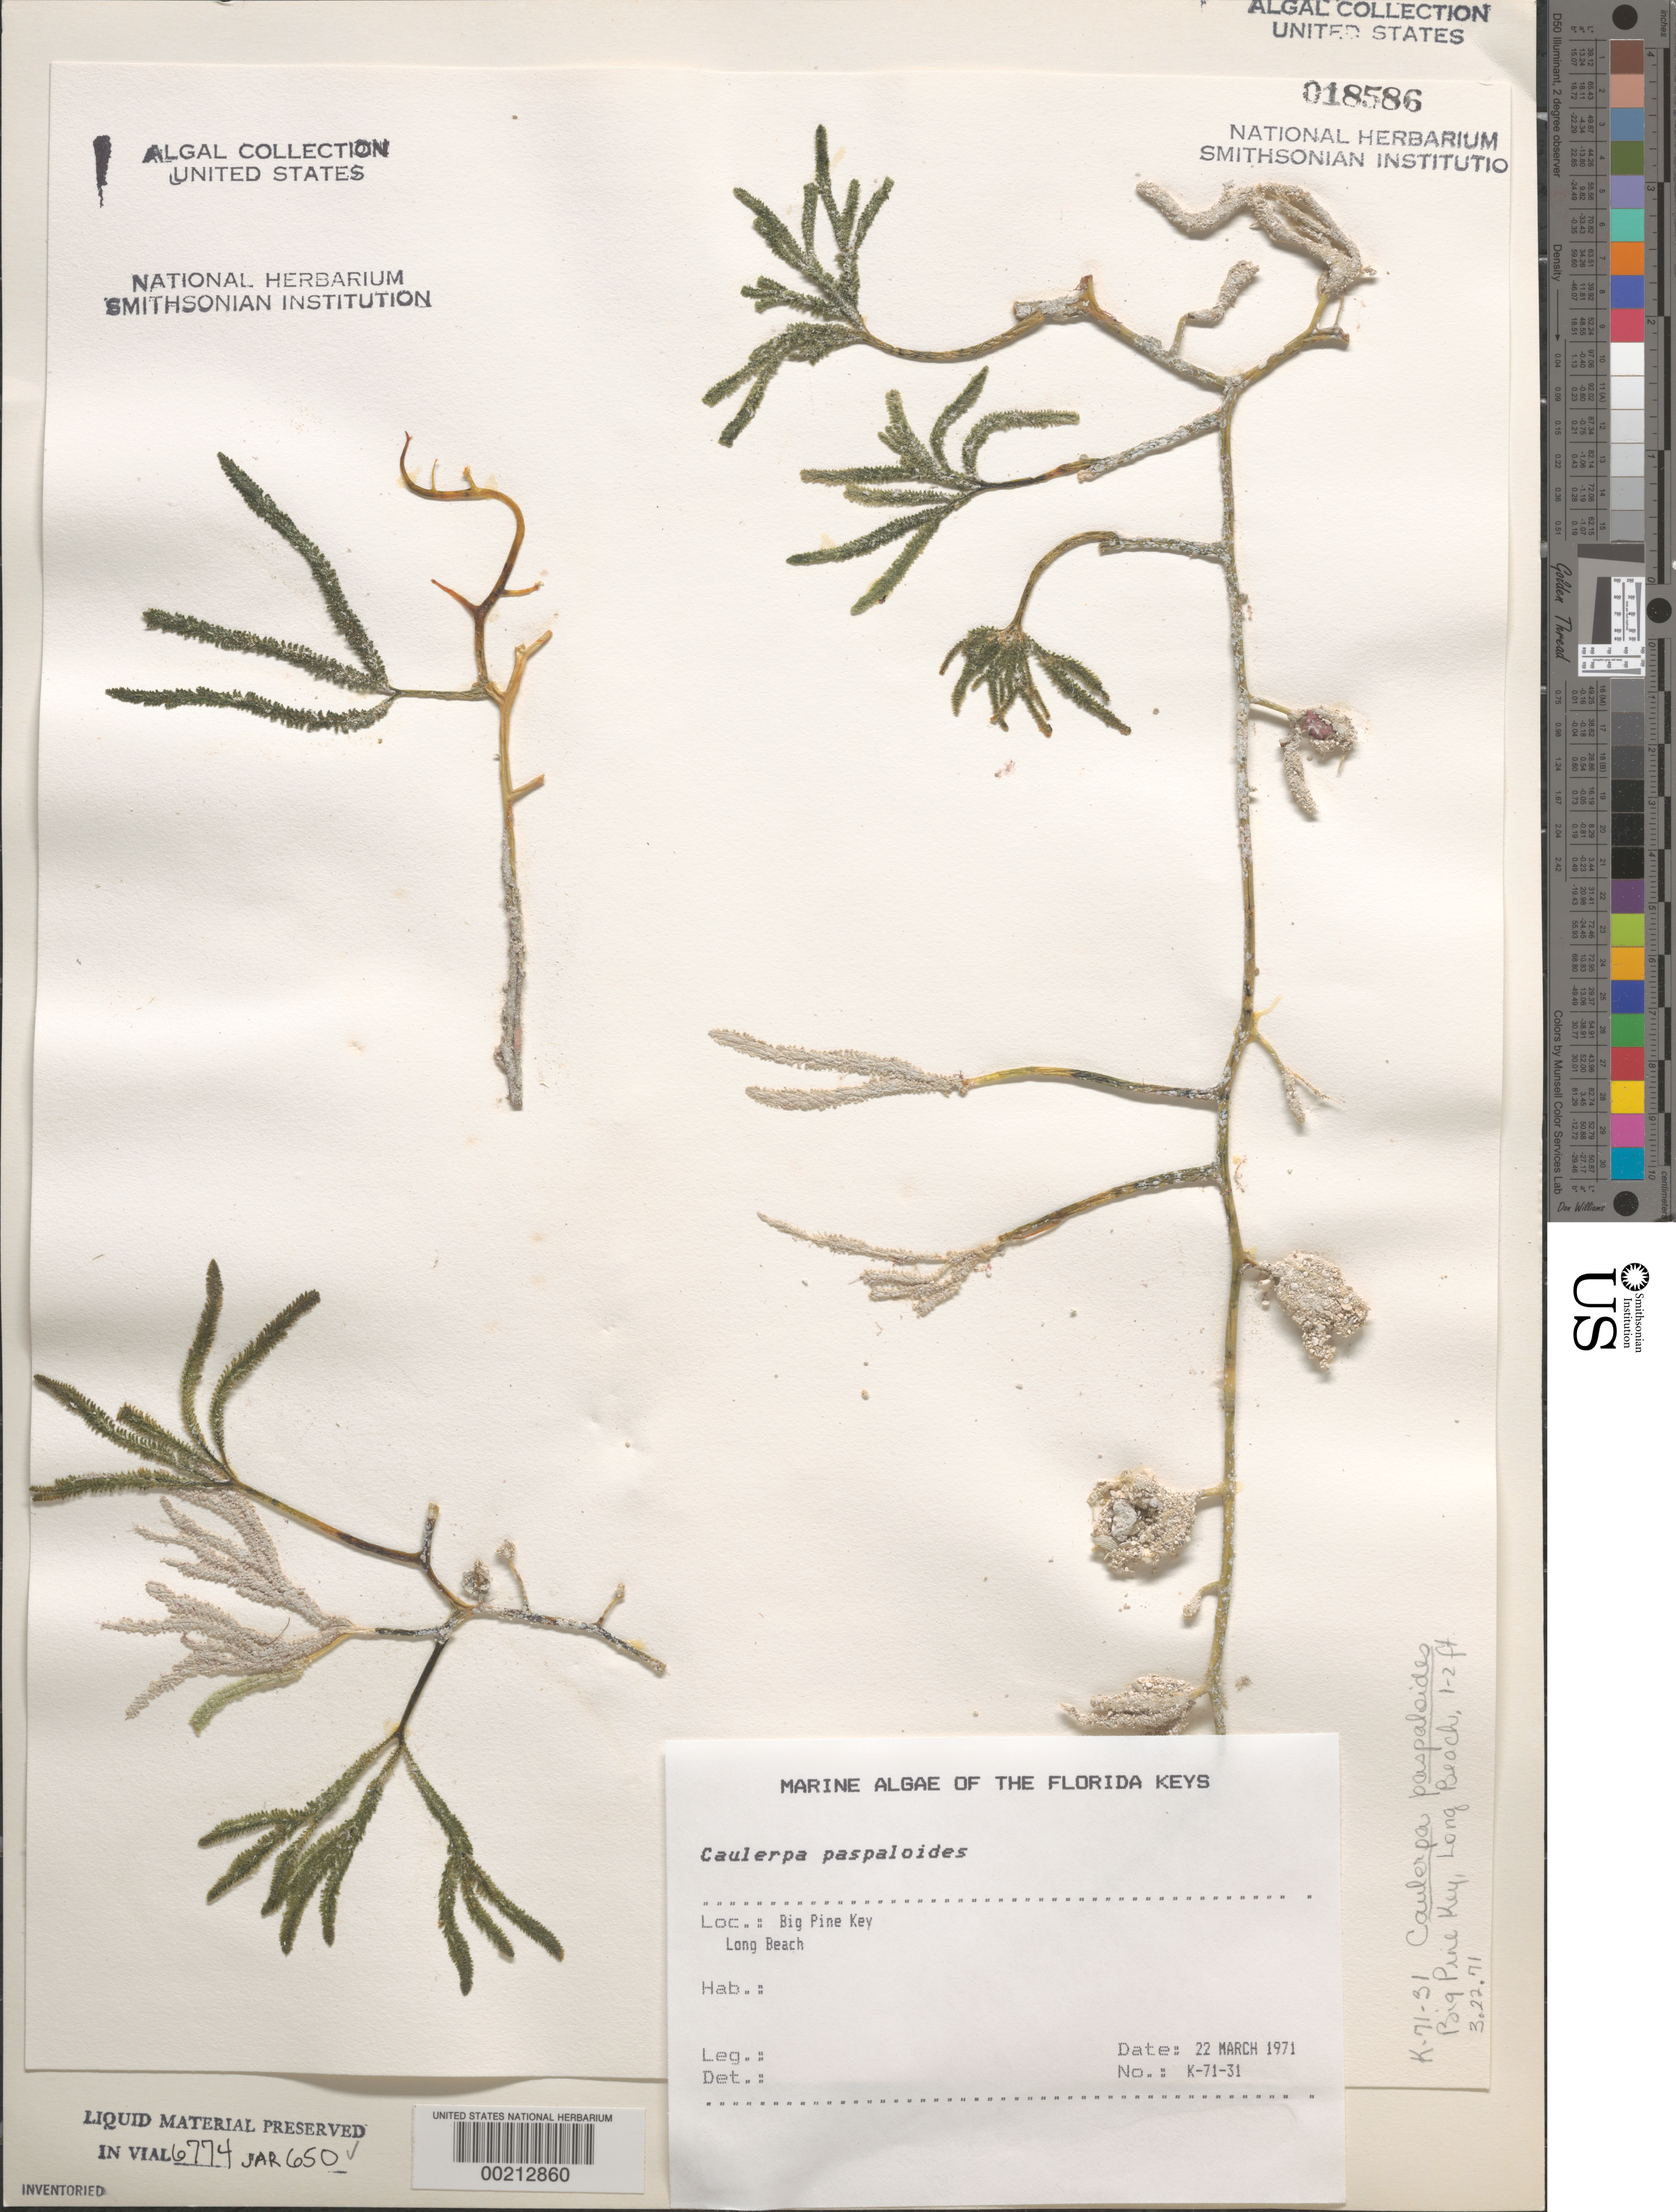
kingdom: Plantae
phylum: Chlorophyta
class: Ulvophyceae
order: Bryopsidales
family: Caulerpaceae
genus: Caulerpa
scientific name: Caulerpa paspaloides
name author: (Bory) Grev.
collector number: K-71-31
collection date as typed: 22 Mar 1971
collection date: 1971-03-22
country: United States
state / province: Florida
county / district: Monroe County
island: Big Pine Key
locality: Long Beach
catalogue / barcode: US 18586